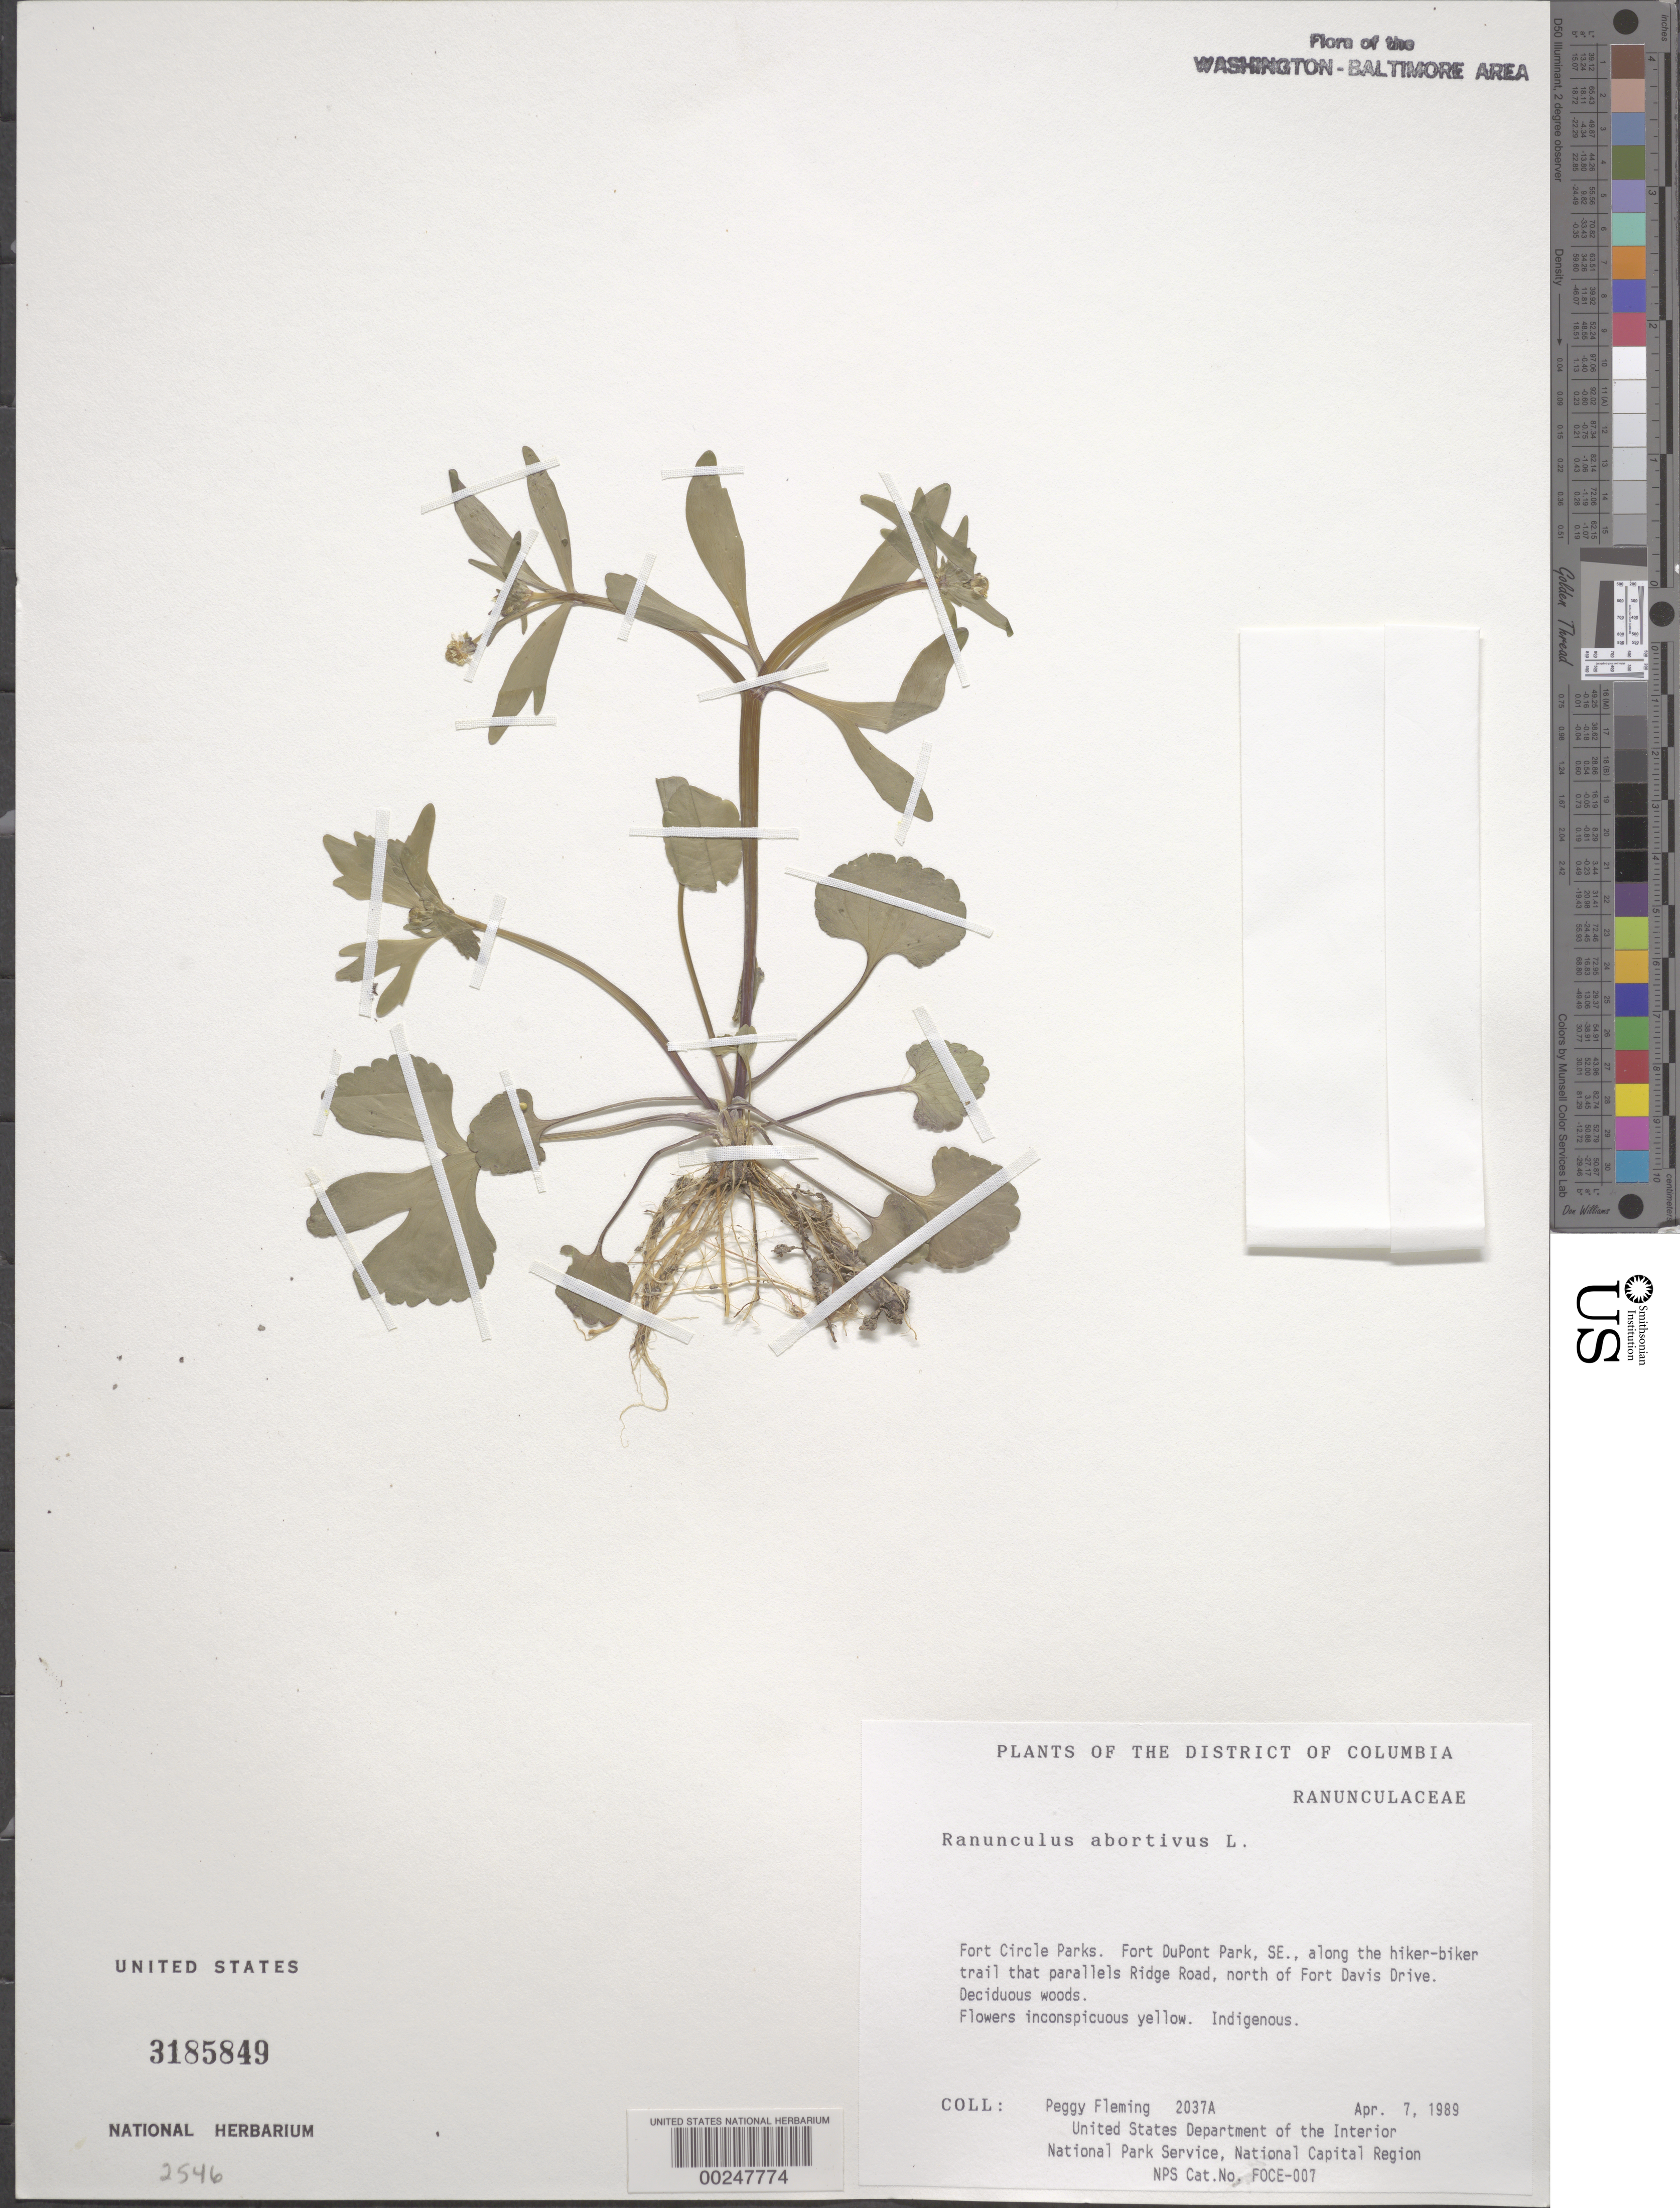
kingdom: Plantae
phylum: Tracheophyta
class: Magnoliopsida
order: Ranunculales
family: Ranunculaceae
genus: Ranunculus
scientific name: Ranunculus abortivus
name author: L.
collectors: P. Fleming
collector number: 2037A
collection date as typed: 07 Apr 1989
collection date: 1989-04-07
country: United States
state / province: District of Columbia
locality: Fort Circle Parks, Fort Dupont Park, SE, along Hiker-biker Trail, parallels Ridge Road, N of Fort Davis Dr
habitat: Deciduous woods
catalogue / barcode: US 3185849